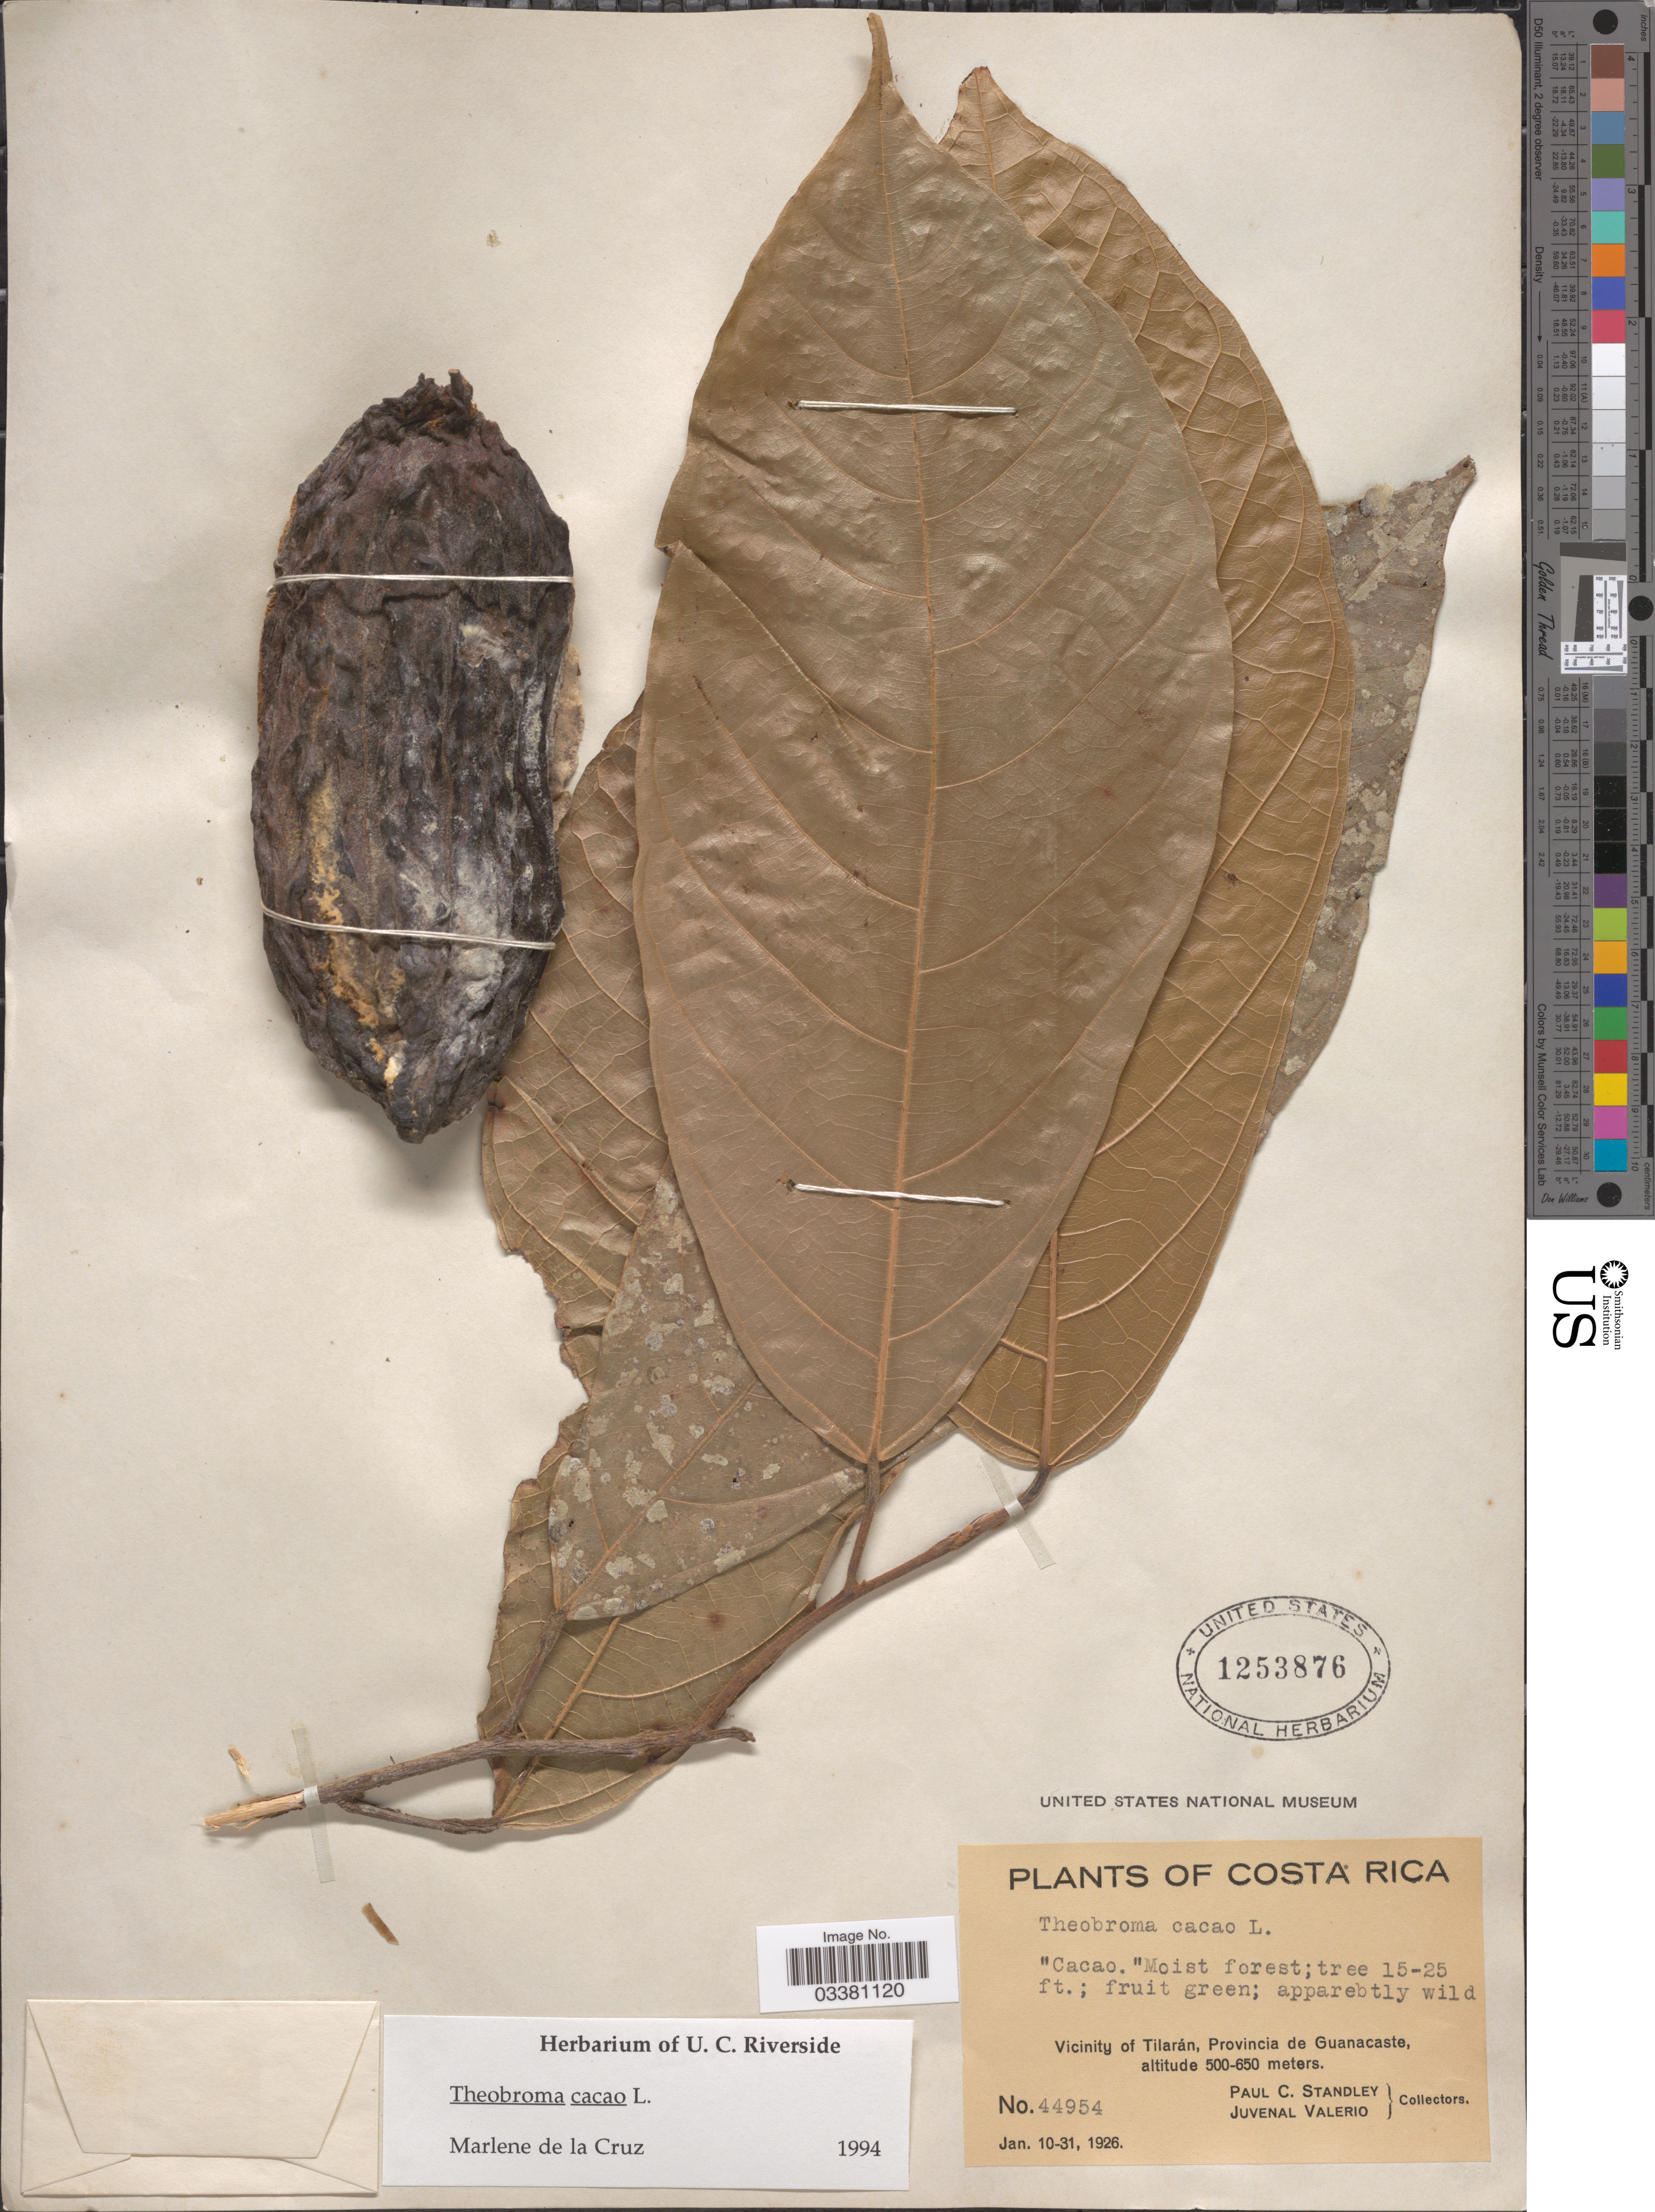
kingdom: Plantae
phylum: Tracheophyta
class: Magnoliopsida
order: Malvales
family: Malvaceae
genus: Theobroma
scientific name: Theobroma cacao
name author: L.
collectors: P. C. Standley & J. Valerio R.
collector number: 44954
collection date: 1926-01-10/1926-01-31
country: Costa Rica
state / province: Guanacaste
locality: Vicinity of Tilarán.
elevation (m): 500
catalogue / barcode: US 1253876